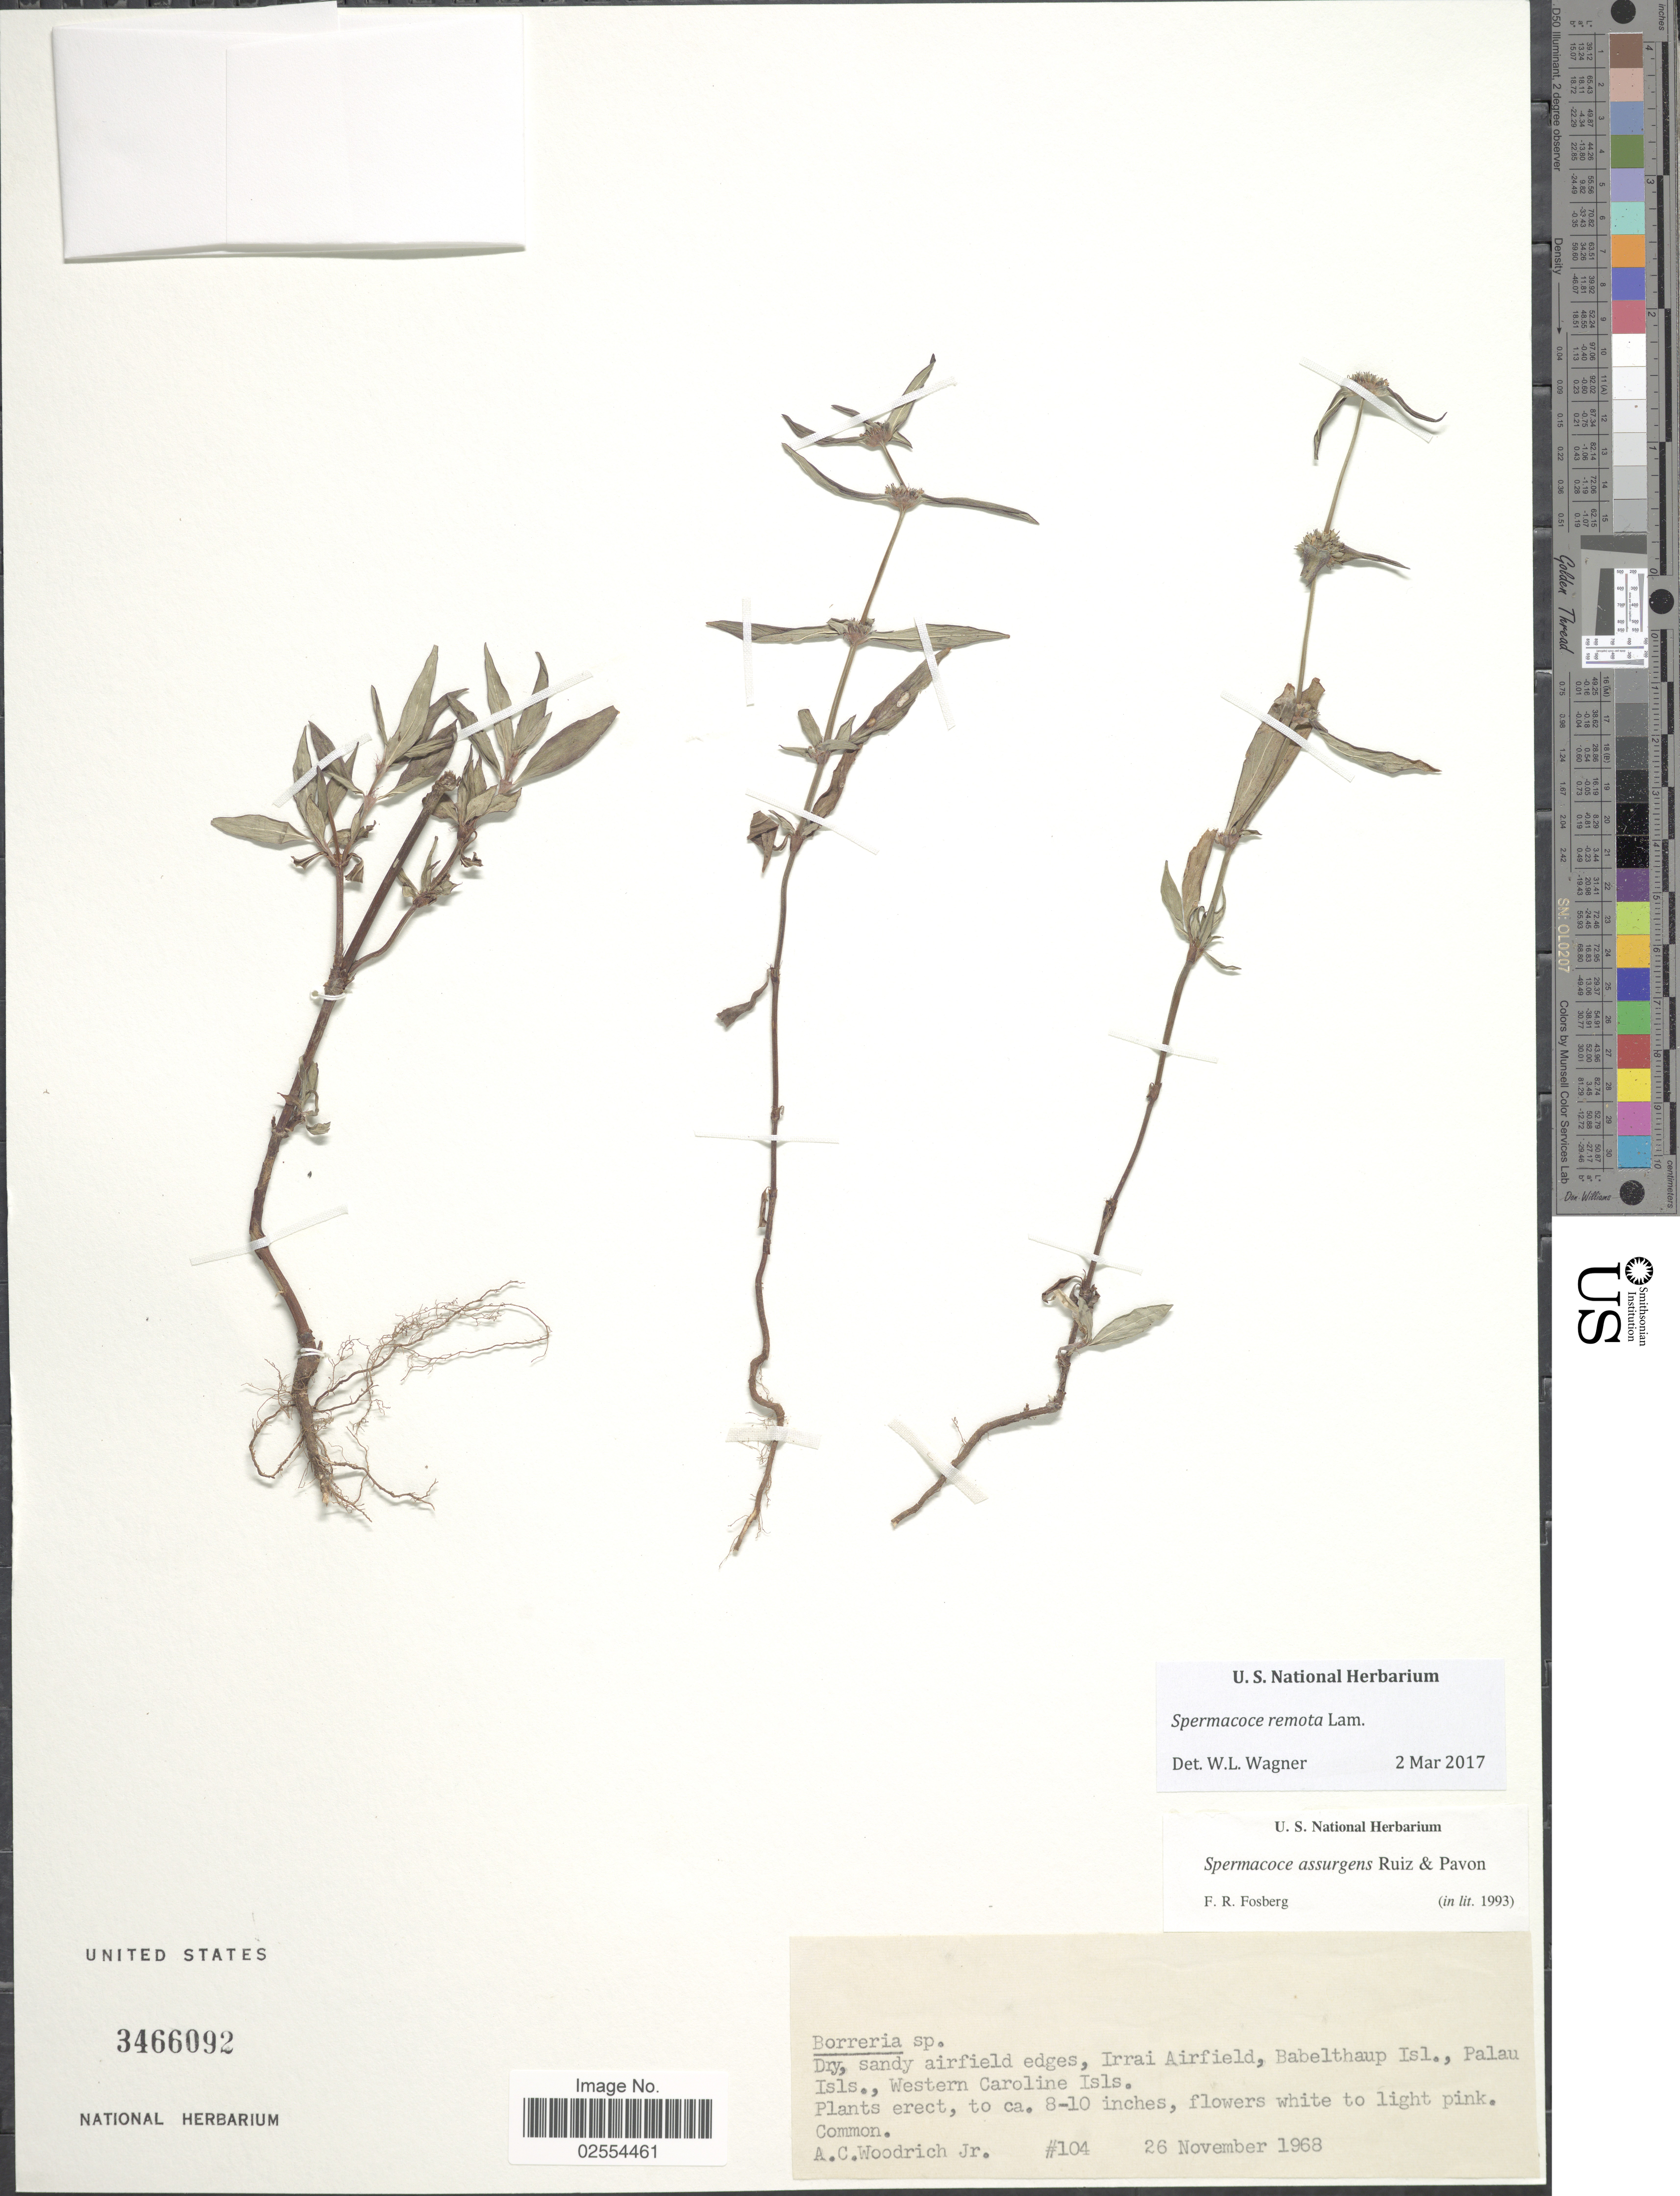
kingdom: Plantae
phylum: Tracheophyta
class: Magnoliopsida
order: Gentianales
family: Rubiaceae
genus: Spermacoce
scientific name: Spermacoce remota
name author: Lam.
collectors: A. Woodrich Jr.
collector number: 104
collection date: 1968-11-26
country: Palau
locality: Dry, sandy airfield edges, Irrai Airfield, Babelthaup Isl., Palau Isls., Western Caroline Isls.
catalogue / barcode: US 3466092